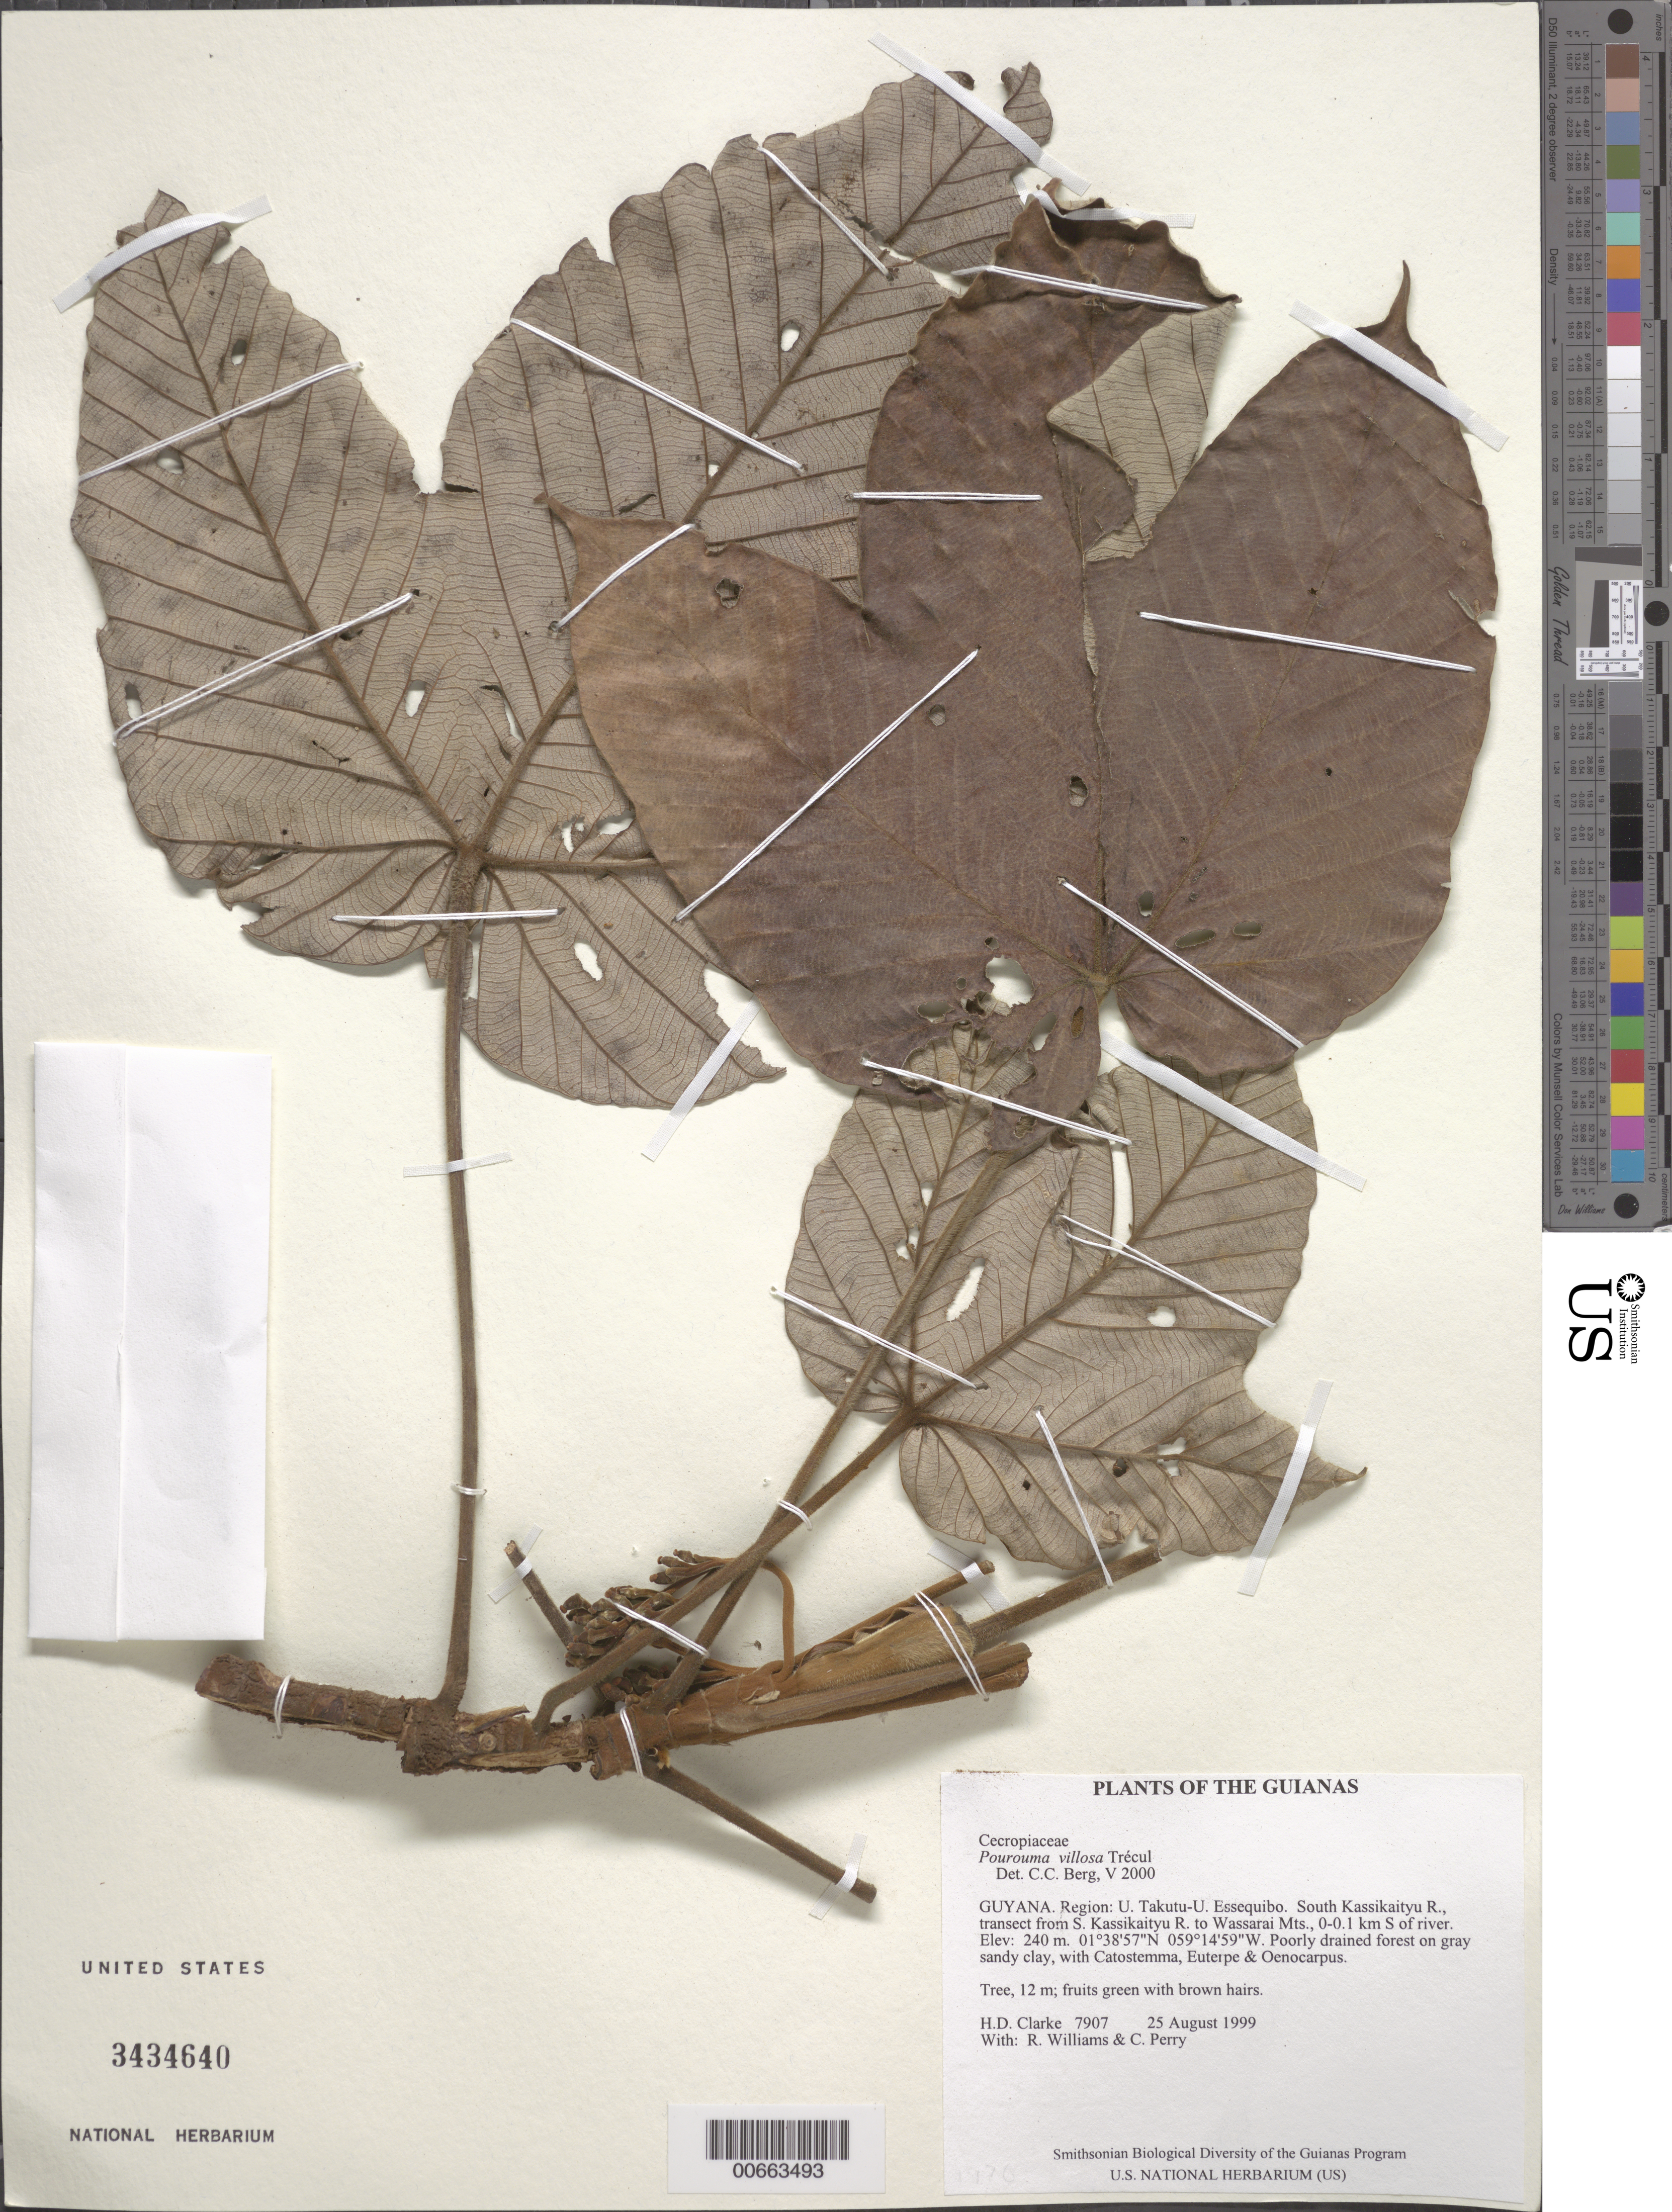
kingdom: Plantae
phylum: Tracheophyta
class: Magnoliopsida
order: Rosales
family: Urticaceae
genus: Pourouma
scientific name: Pourouma villosa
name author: Trécul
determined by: Berg, C. C.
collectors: H. D. Clarke, R. Williams & C. Perry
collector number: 7907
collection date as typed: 25 August 1999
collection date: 1999-08-25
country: Guyana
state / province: U. Takutu-U. Essequibo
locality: South Kassikaityu R., transect from S. Kassikaityu R. to Wassarai Mts., 0-0.1 km S of river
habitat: Poorly drained forest on gray sandy clay, with Catostemma, Euterpe & Oenocarpus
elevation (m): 240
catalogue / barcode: US 3434640